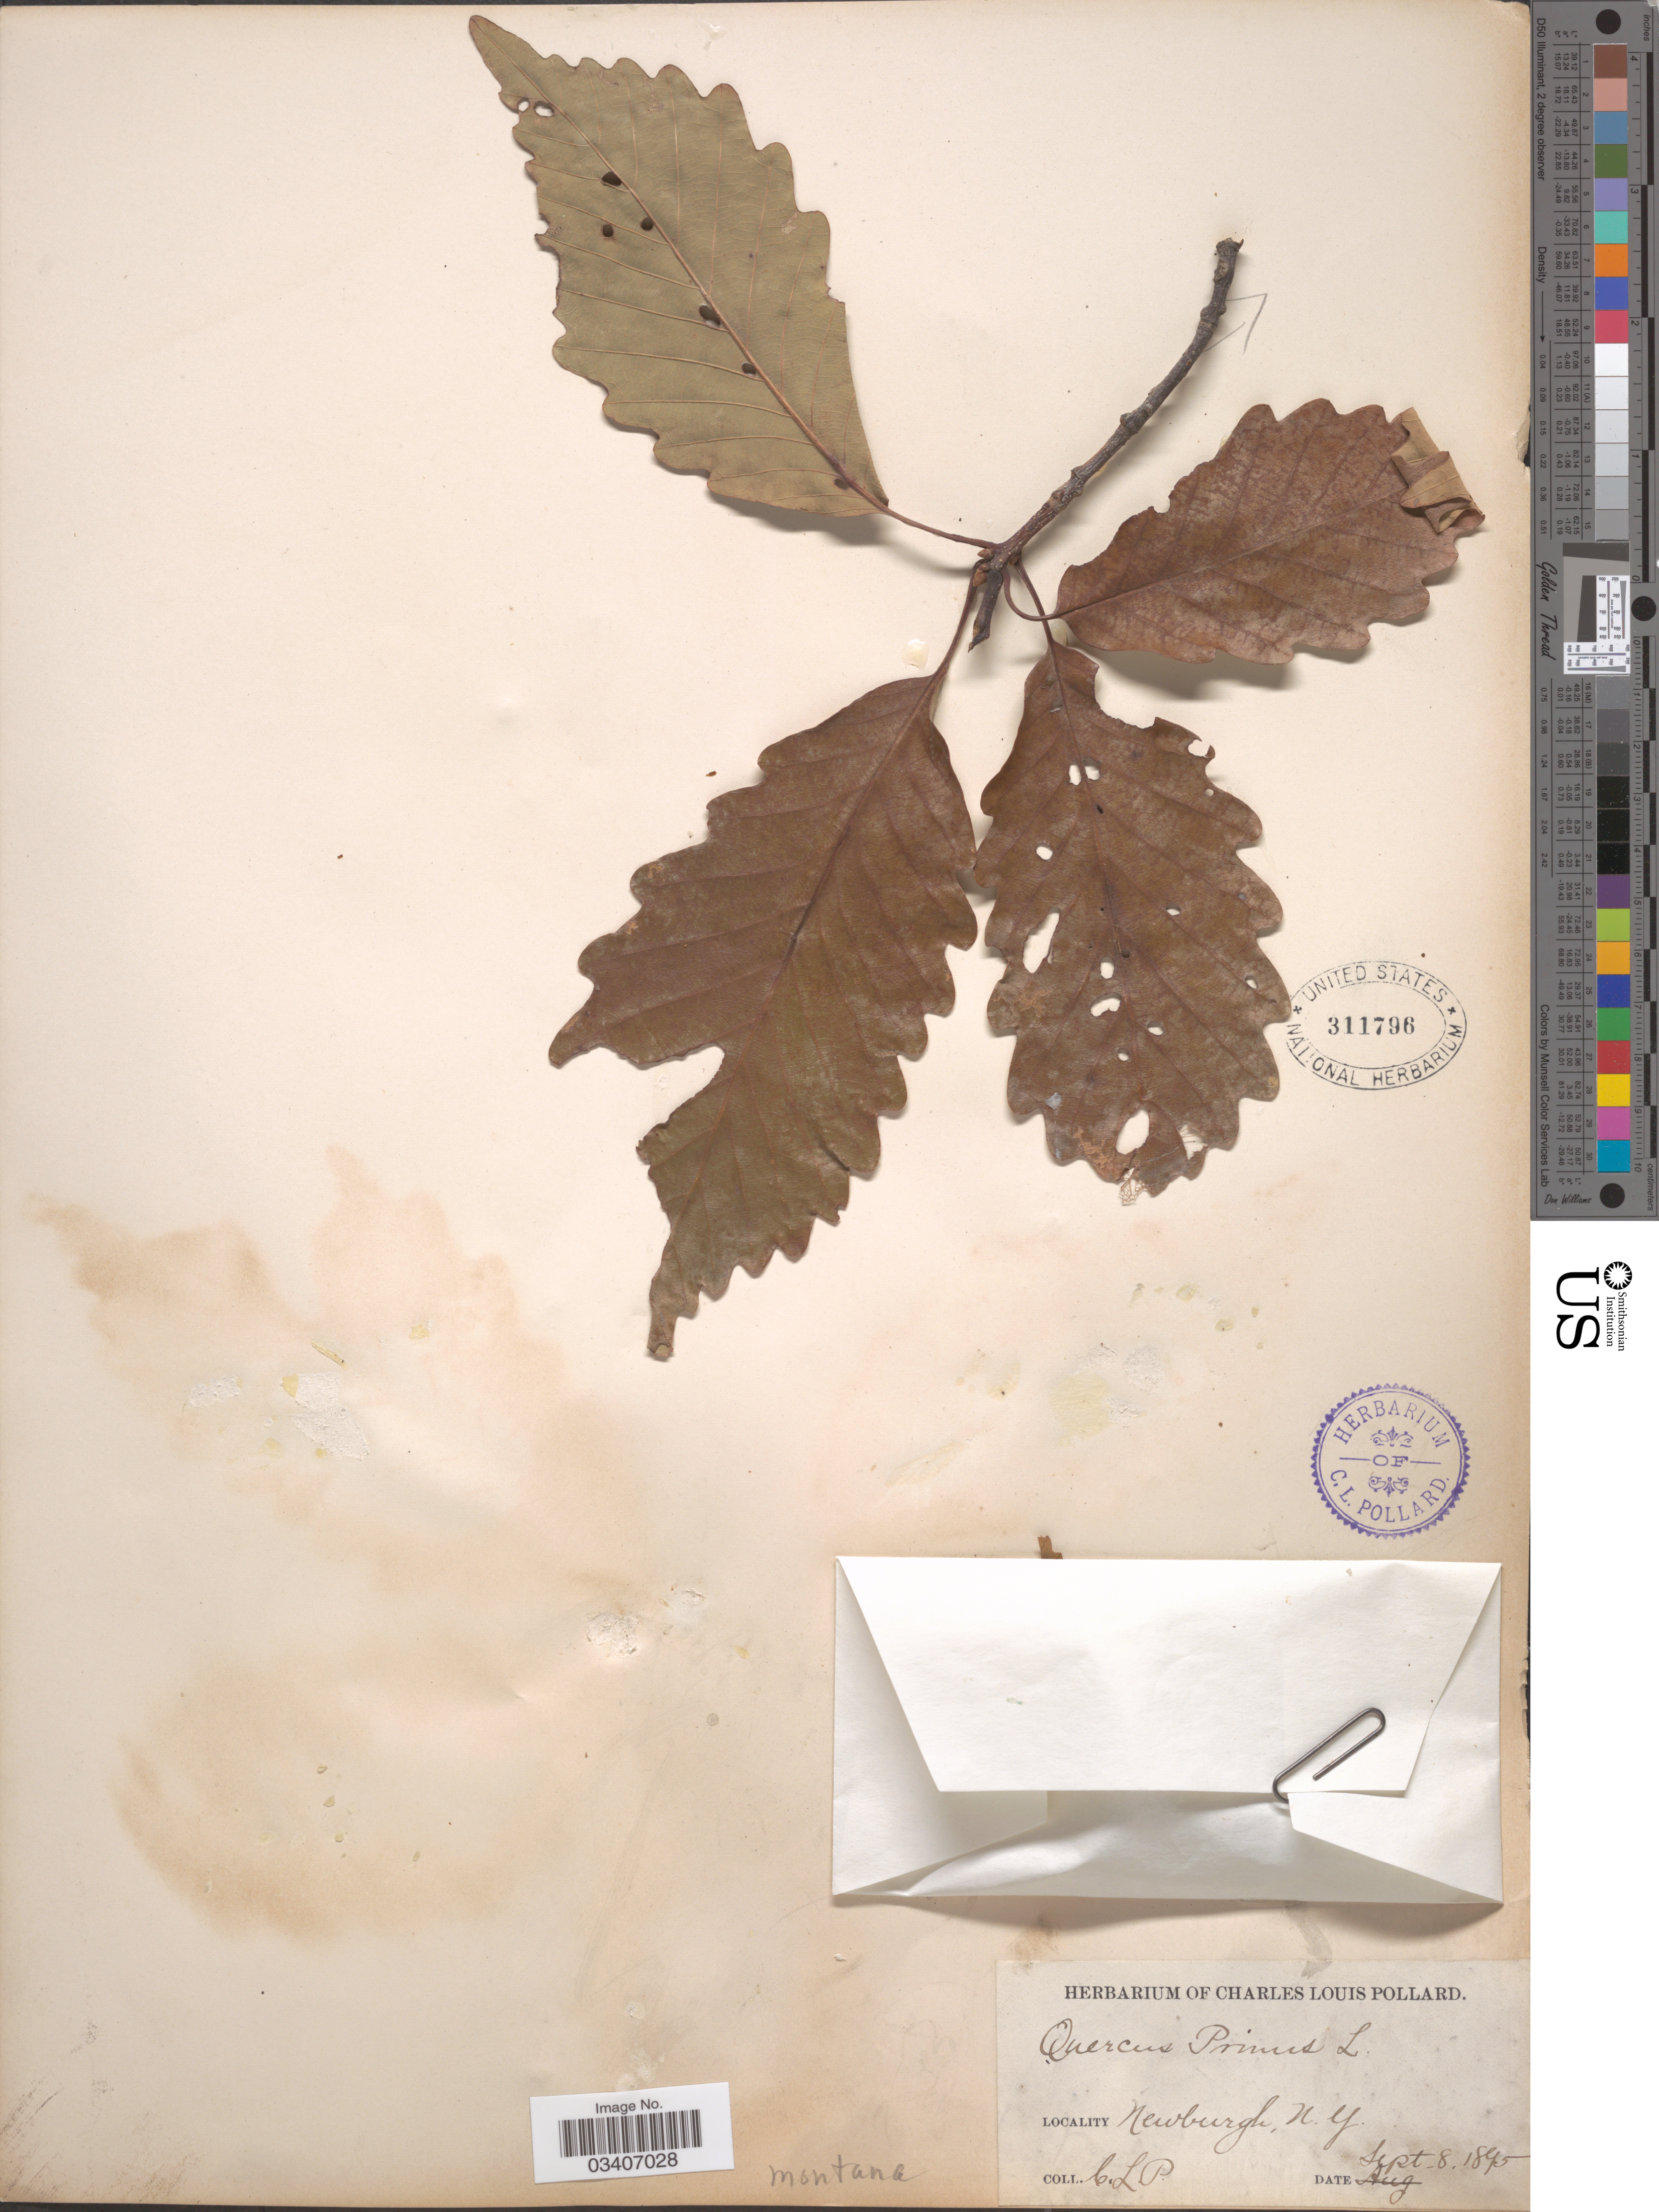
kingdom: Plantae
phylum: Tracheophyta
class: Magnoliopsida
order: Fagales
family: Fagaceae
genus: Quercus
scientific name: Quercus montana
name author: Willd.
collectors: C. L. Pollard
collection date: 1895-09-08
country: United States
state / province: New York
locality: Newburgh.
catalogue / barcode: US 311796